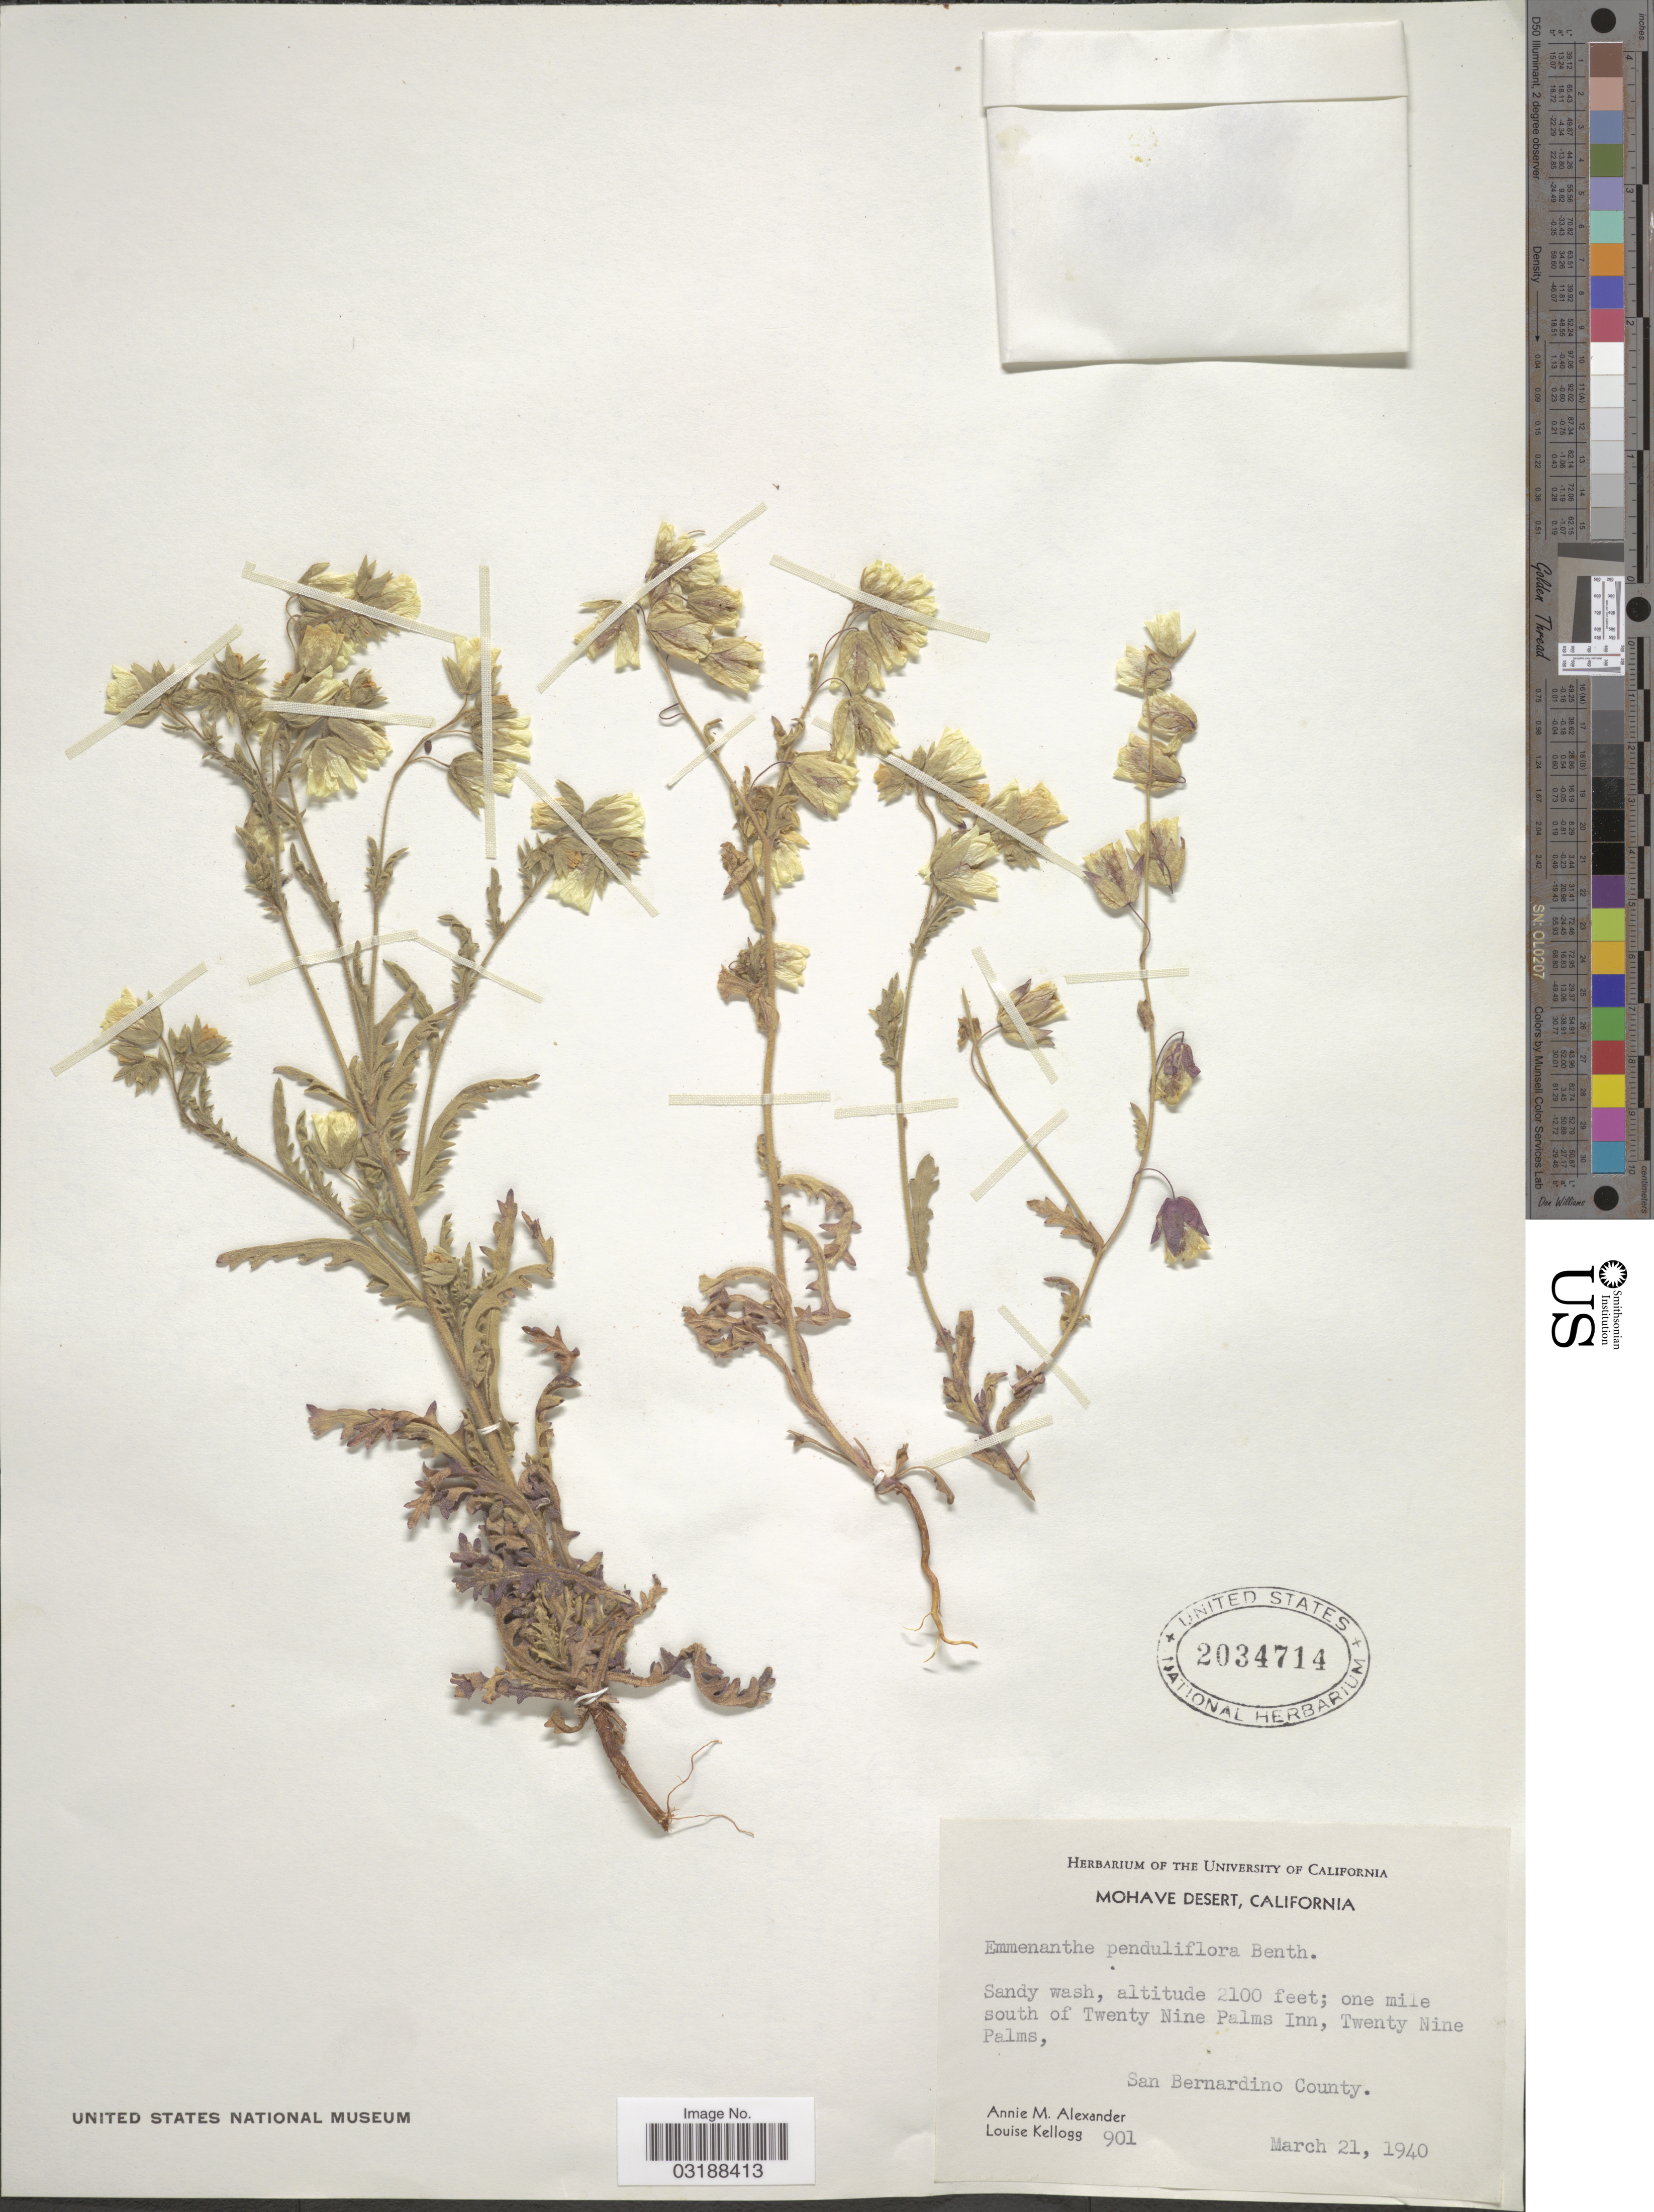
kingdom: Plantae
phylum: Tracheophyta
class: Magnoliopsida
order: Boraginales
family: Hydrophyllaceae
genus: Emmenanthe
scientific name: Emmenanthe penduliflora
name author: Benth.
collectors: A. M. Alexander & L. Kellogg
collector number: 901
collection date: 1940-03-21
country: United States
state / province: California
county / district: San Bernardino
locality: Mohave Desert. One mile south of Twenty Nine Palms Inn, Twenty Nine Palms, San Bernardino County.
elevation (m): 640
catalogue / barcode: US 2034714